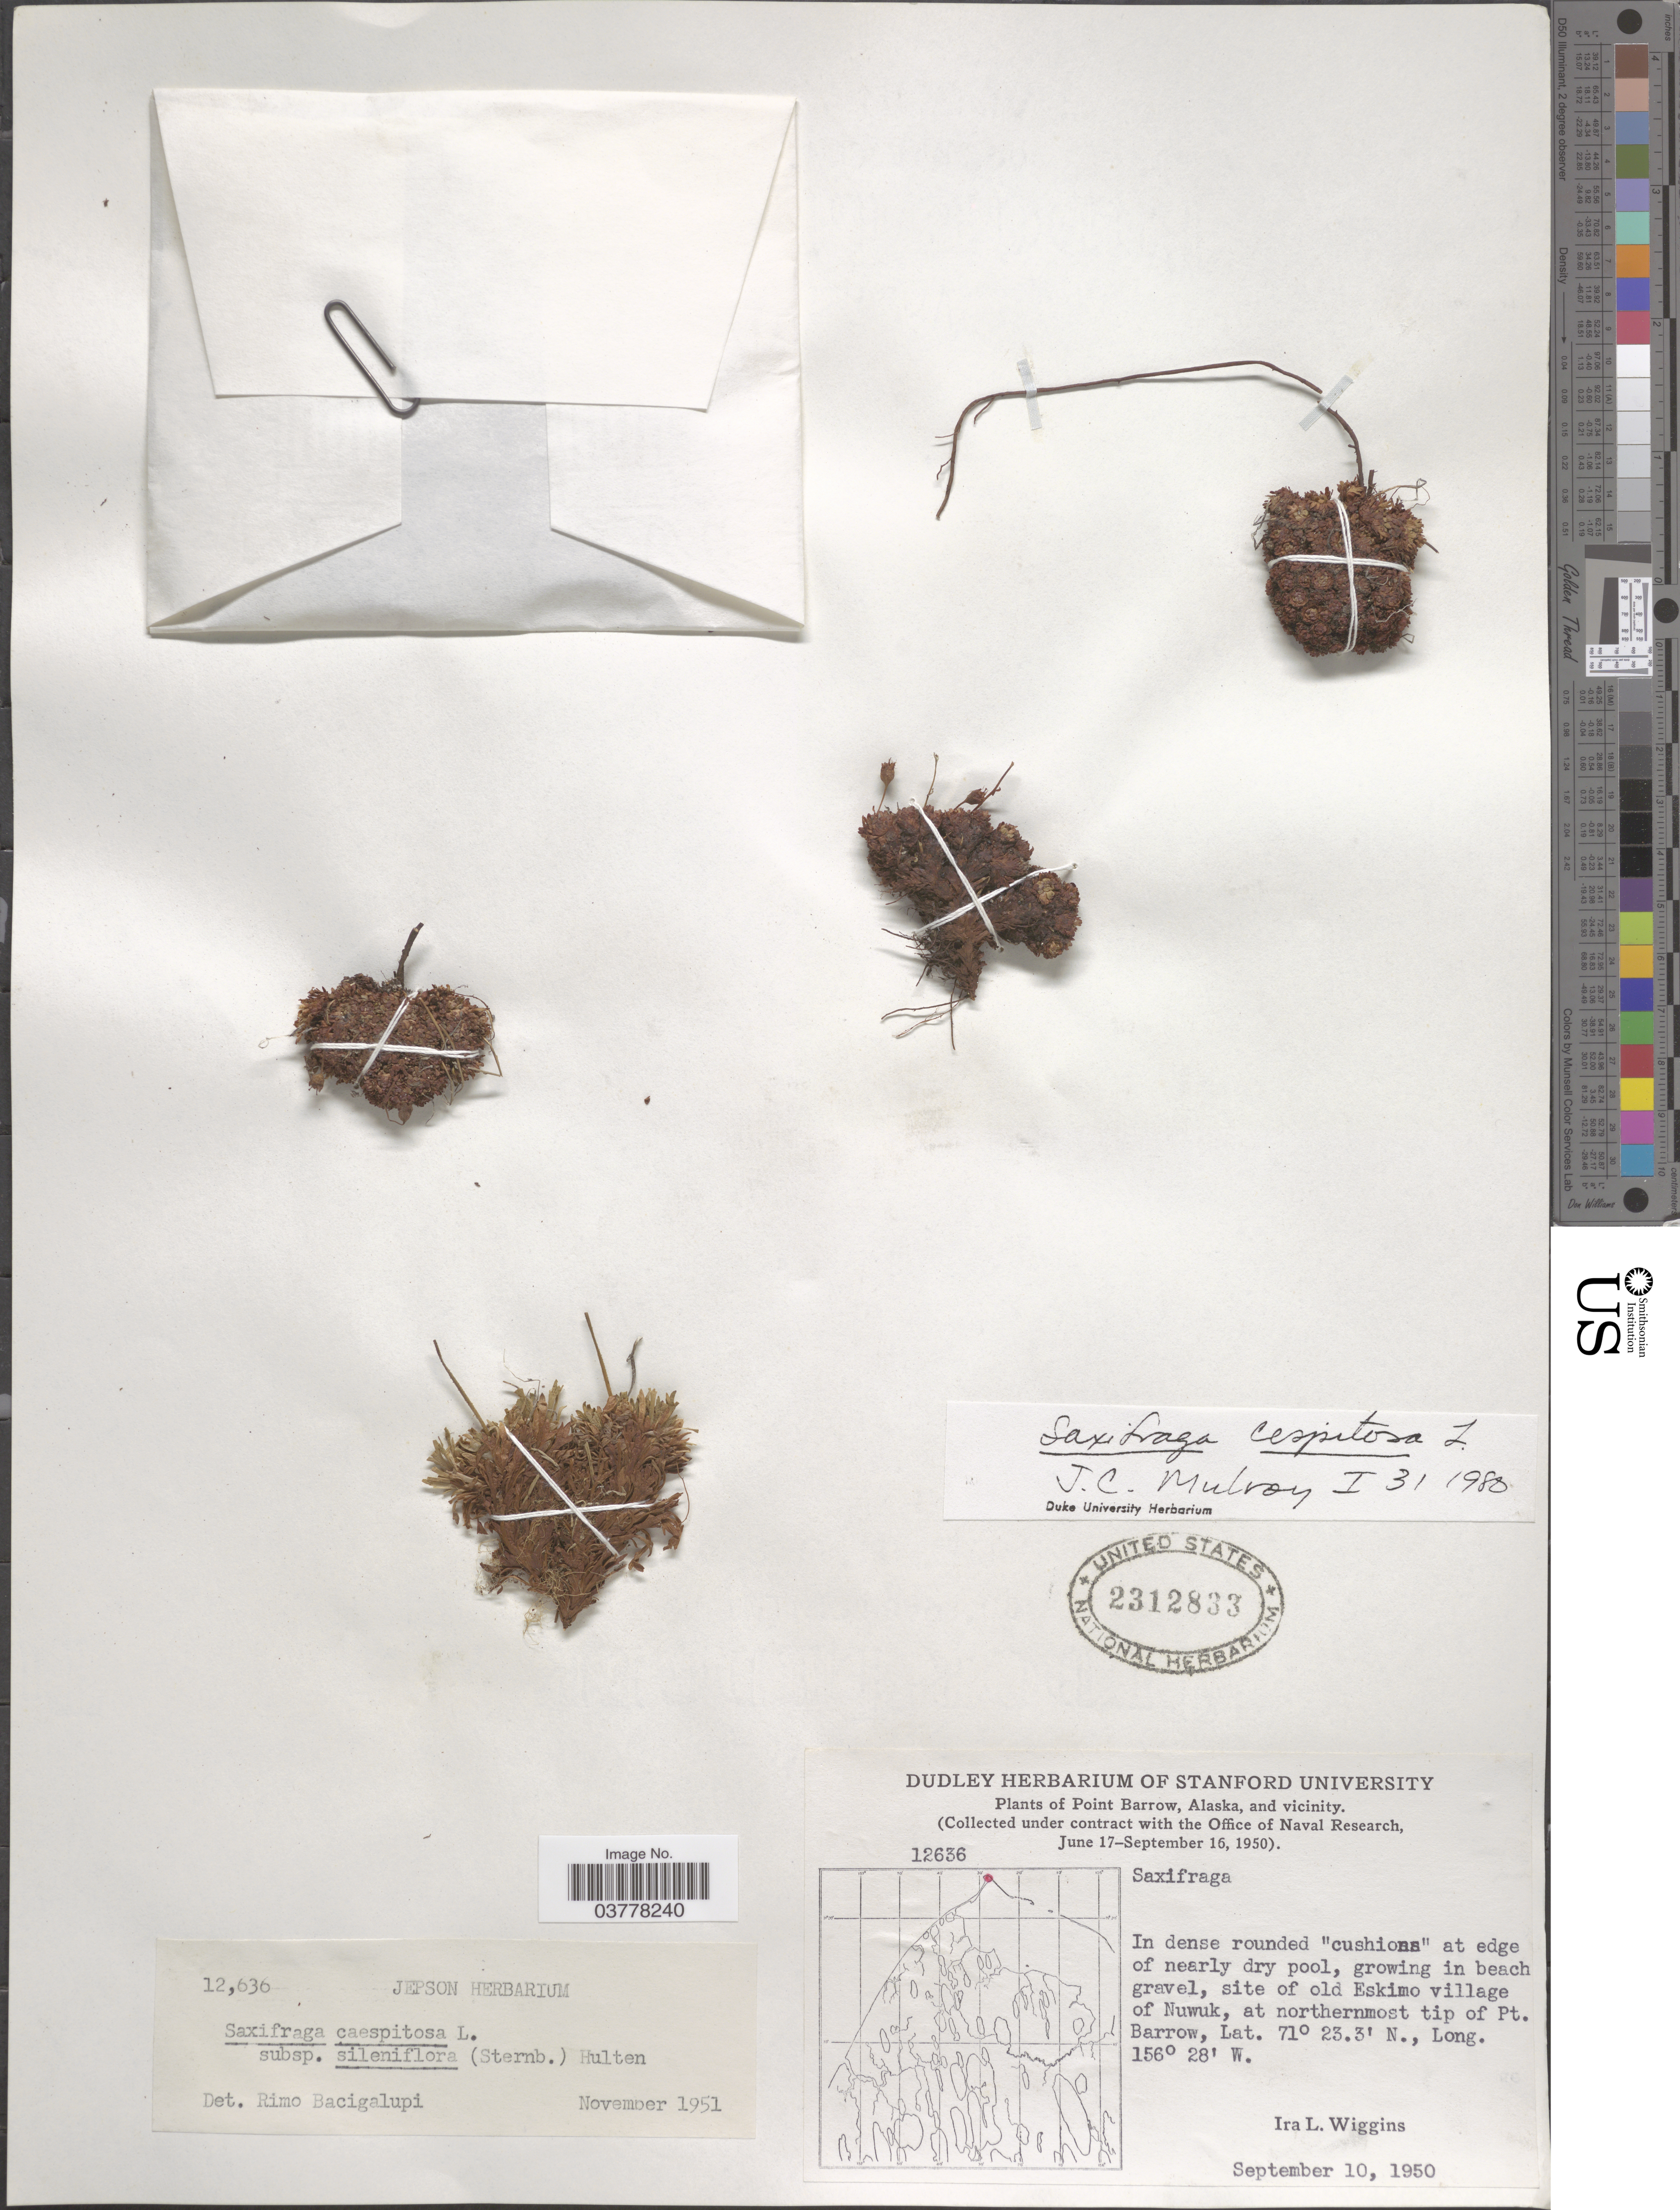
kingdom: Plantae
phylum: Tracheophyta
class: Magnoliopsida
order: Saxifragales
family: Saxifragaceae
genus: Saxifraga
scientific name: Saxifraga caespitosa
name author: L.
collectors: I. L. Wiggins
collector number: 12636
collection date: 1950-09-10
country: United States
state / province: Alaska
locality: Point Barrow, Alaska, and vicinity. At edge of nearly dry pool, growing in beach gravel, site of old Eskimo village of Nuwuk, at northernmost tip of Pt. Barrow.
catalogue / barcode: US 2312833